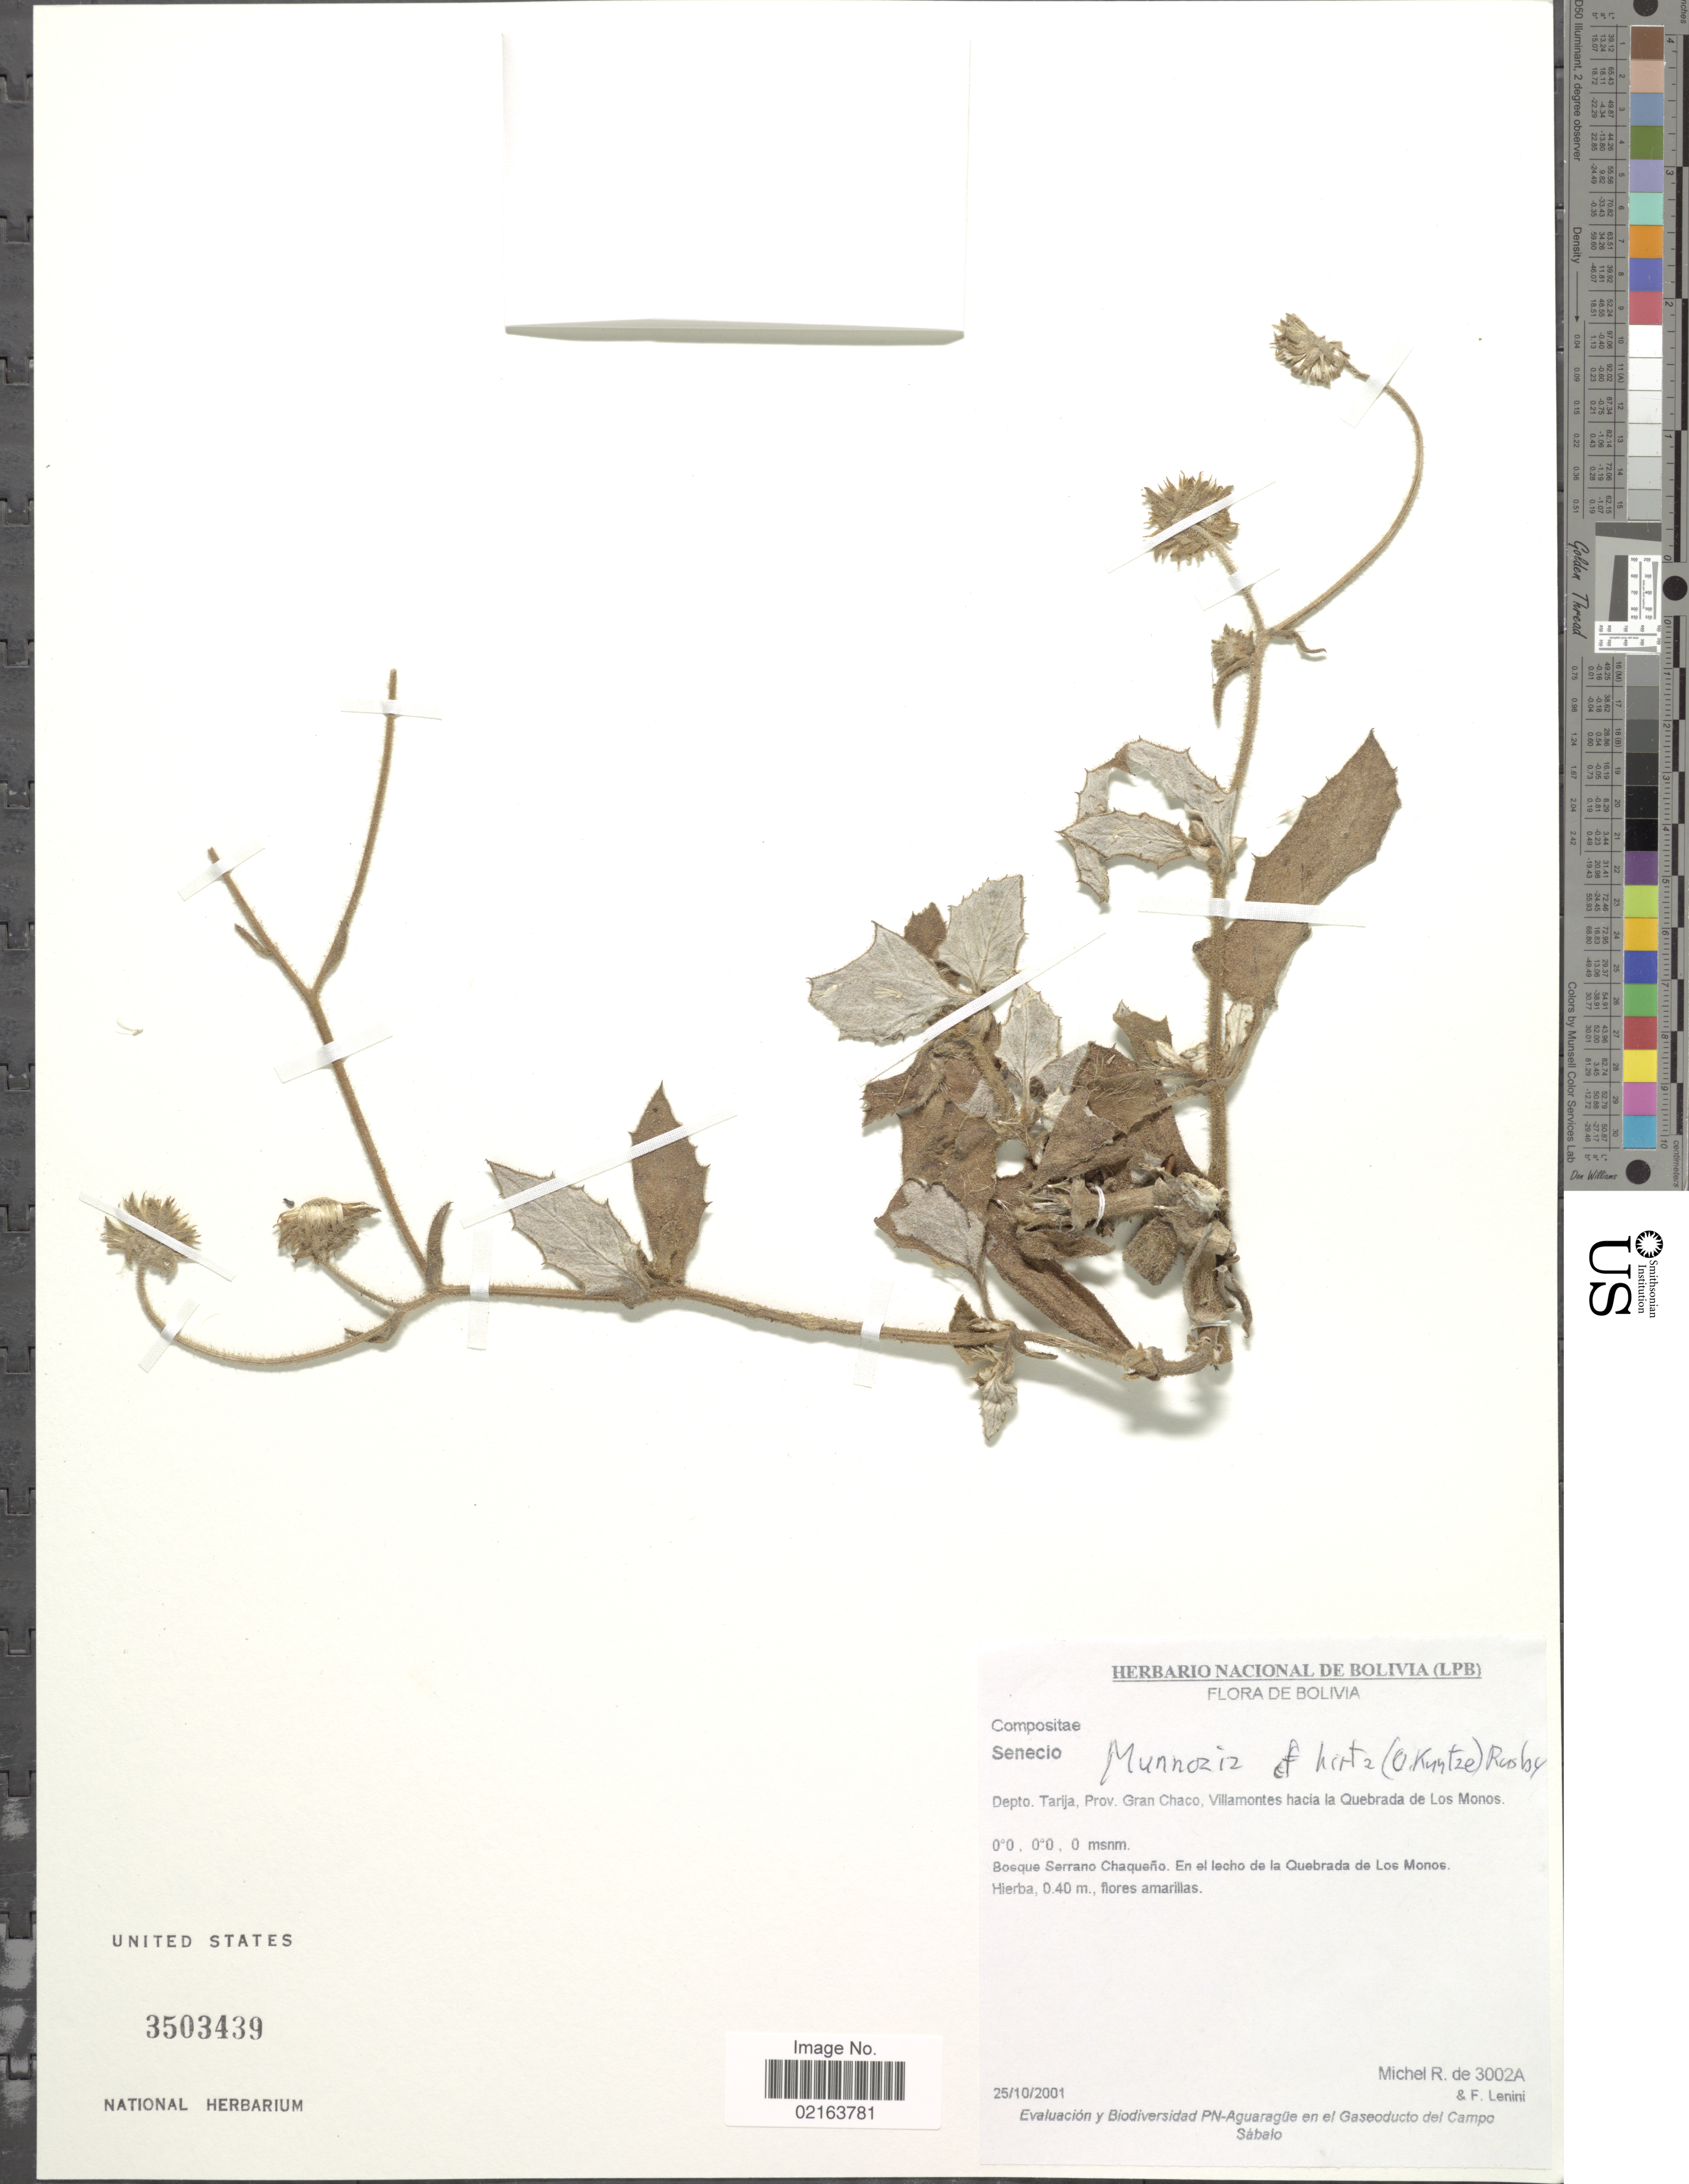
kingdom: Plantae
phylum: Tracheophyta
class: Magnoliopsida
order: Asterales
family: Asteraceae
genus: Munnozia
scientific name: Munnozia hirta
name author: (Kuntze) Rusby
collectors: R. d. Michel & F. Lenini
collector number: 3002A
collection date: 2001-10-25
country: Bolivia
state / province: Tarija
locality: Depto. Tarija, Prov. Gran Chaco, Villamontes hacia la Quebrada de Los Monos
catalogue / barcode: US 3503439